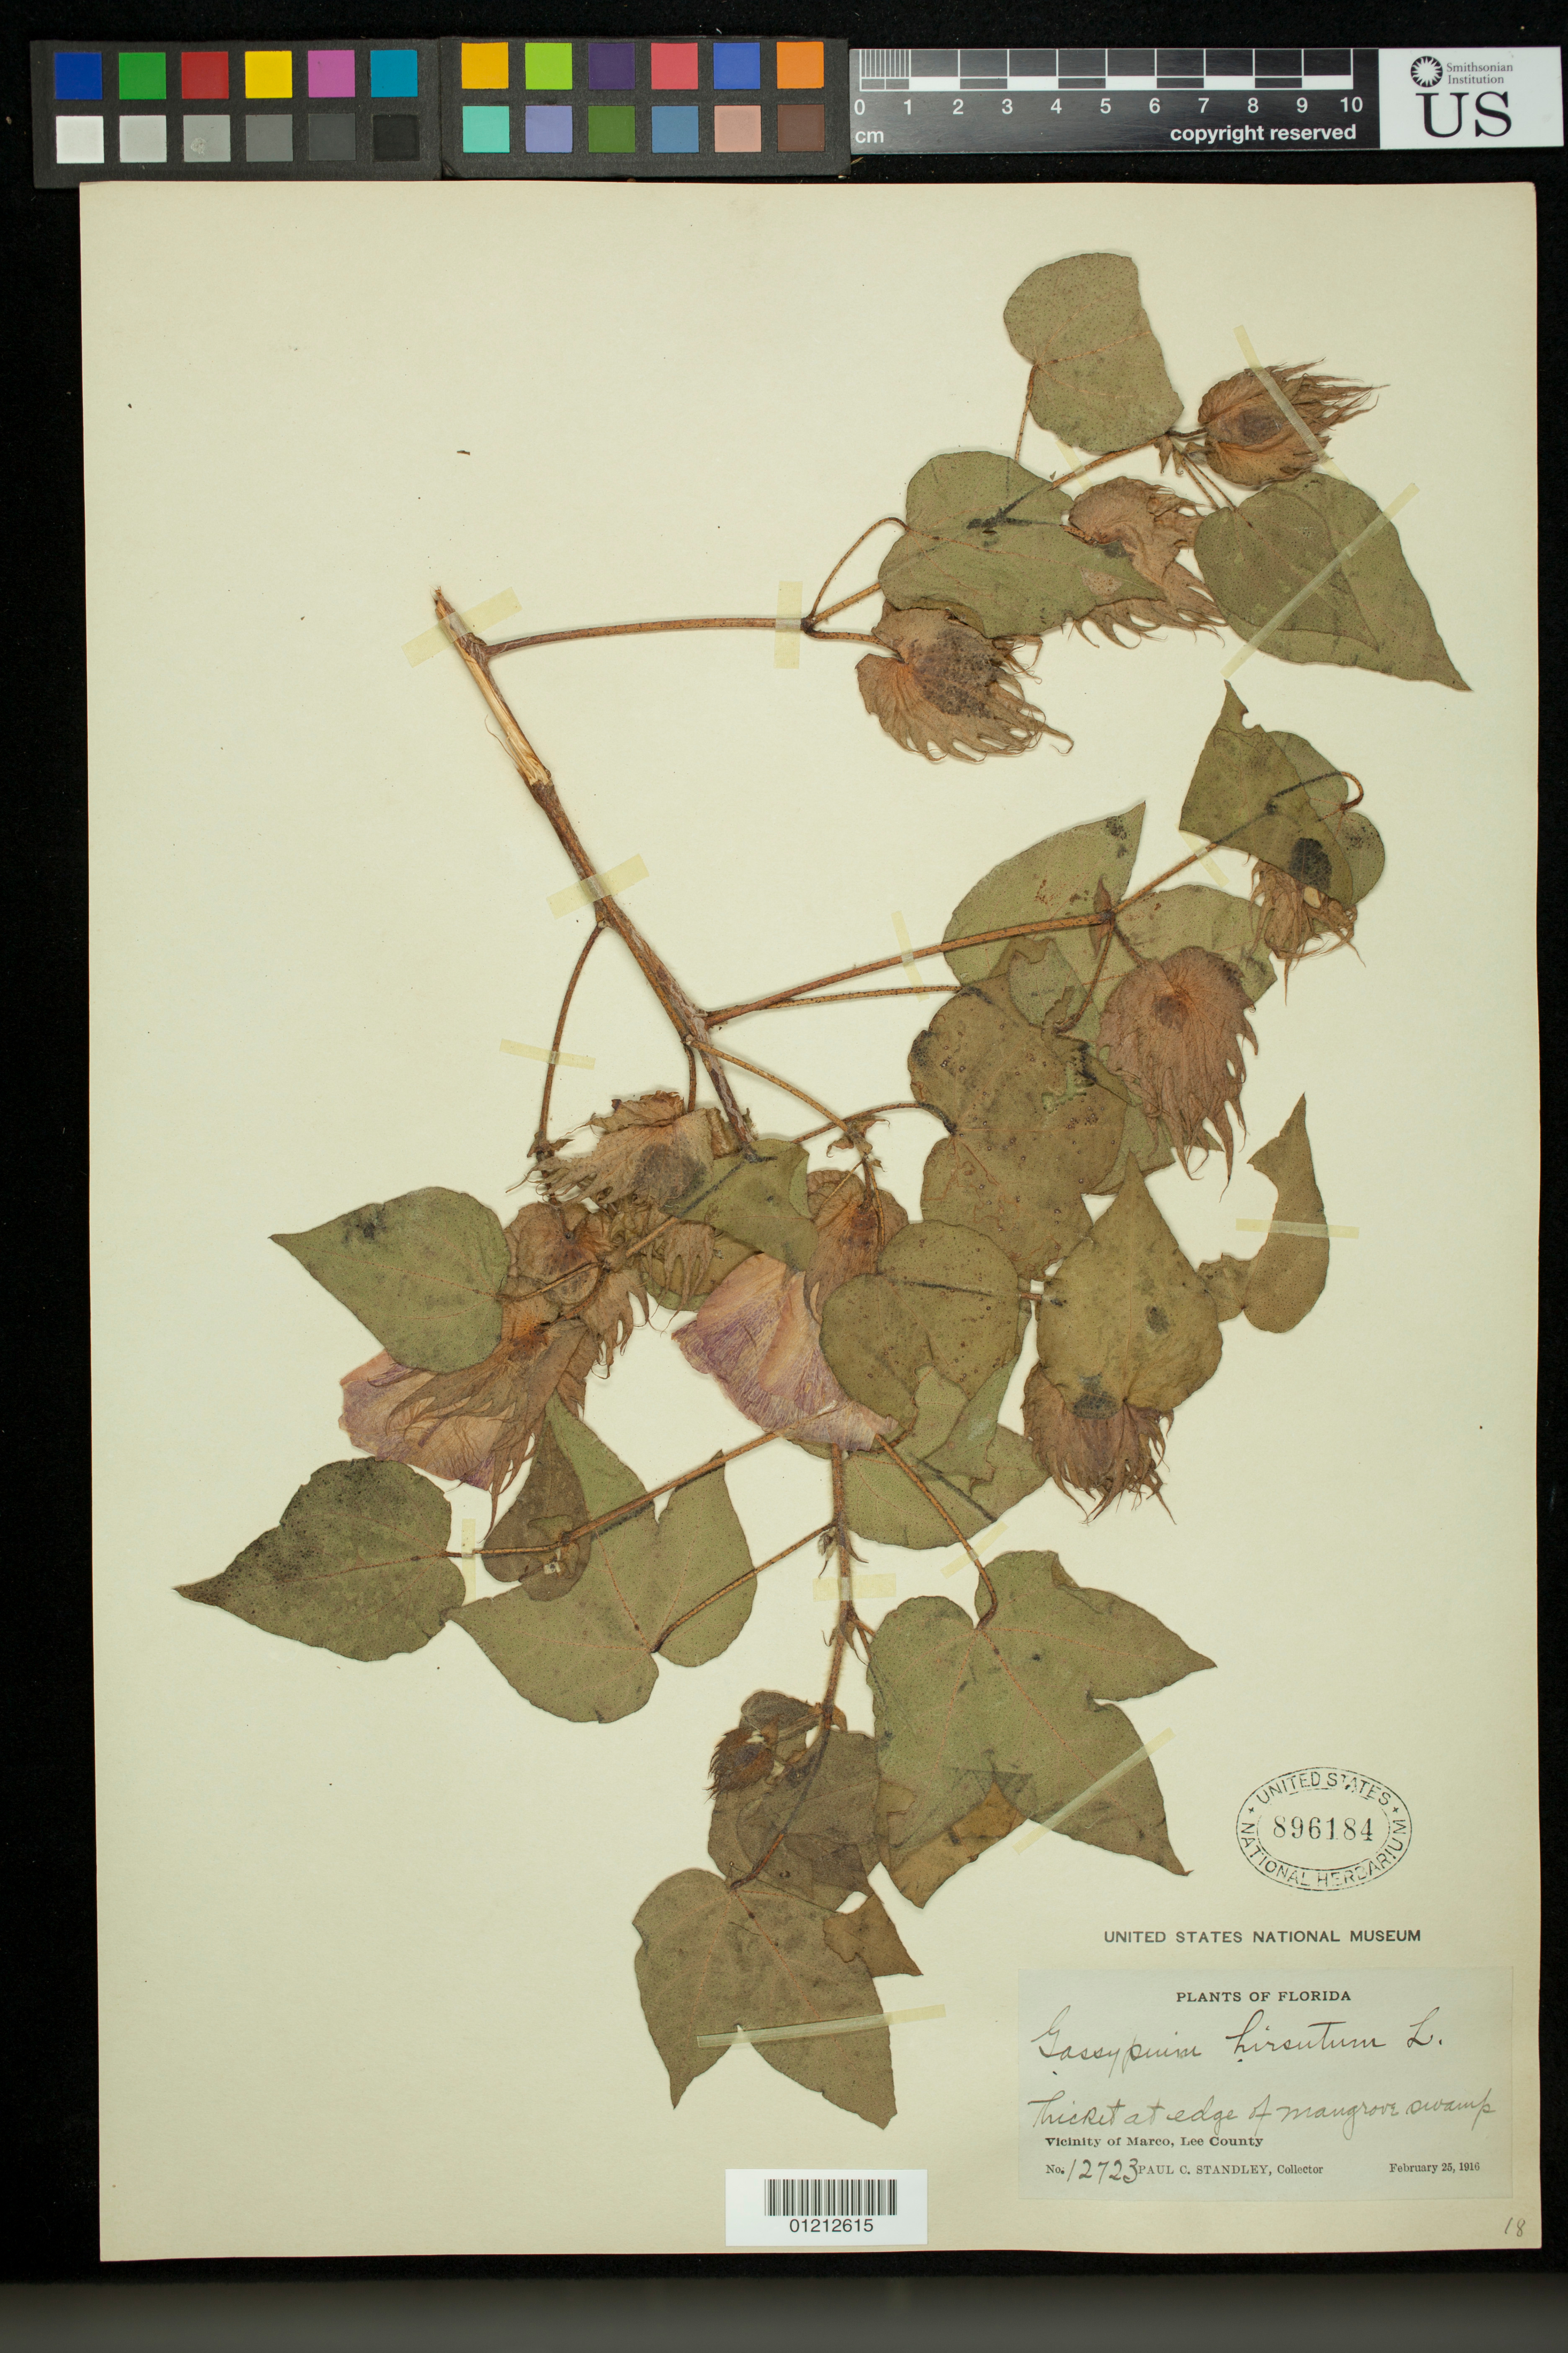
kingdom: Plantae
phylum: Tracheophyta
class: Magnoliopsida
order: Malvales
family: Malvaceae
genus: Gossypium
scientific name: Gossypium punctatum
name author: Schumach. & Thonn.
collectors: P. C. Standley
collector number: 12723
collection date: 1916-02-25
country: United States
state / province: Florida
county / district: Lee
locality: Vicinity of Marco. Thicket at edge of mangrove swamp.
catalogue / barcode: US 896184